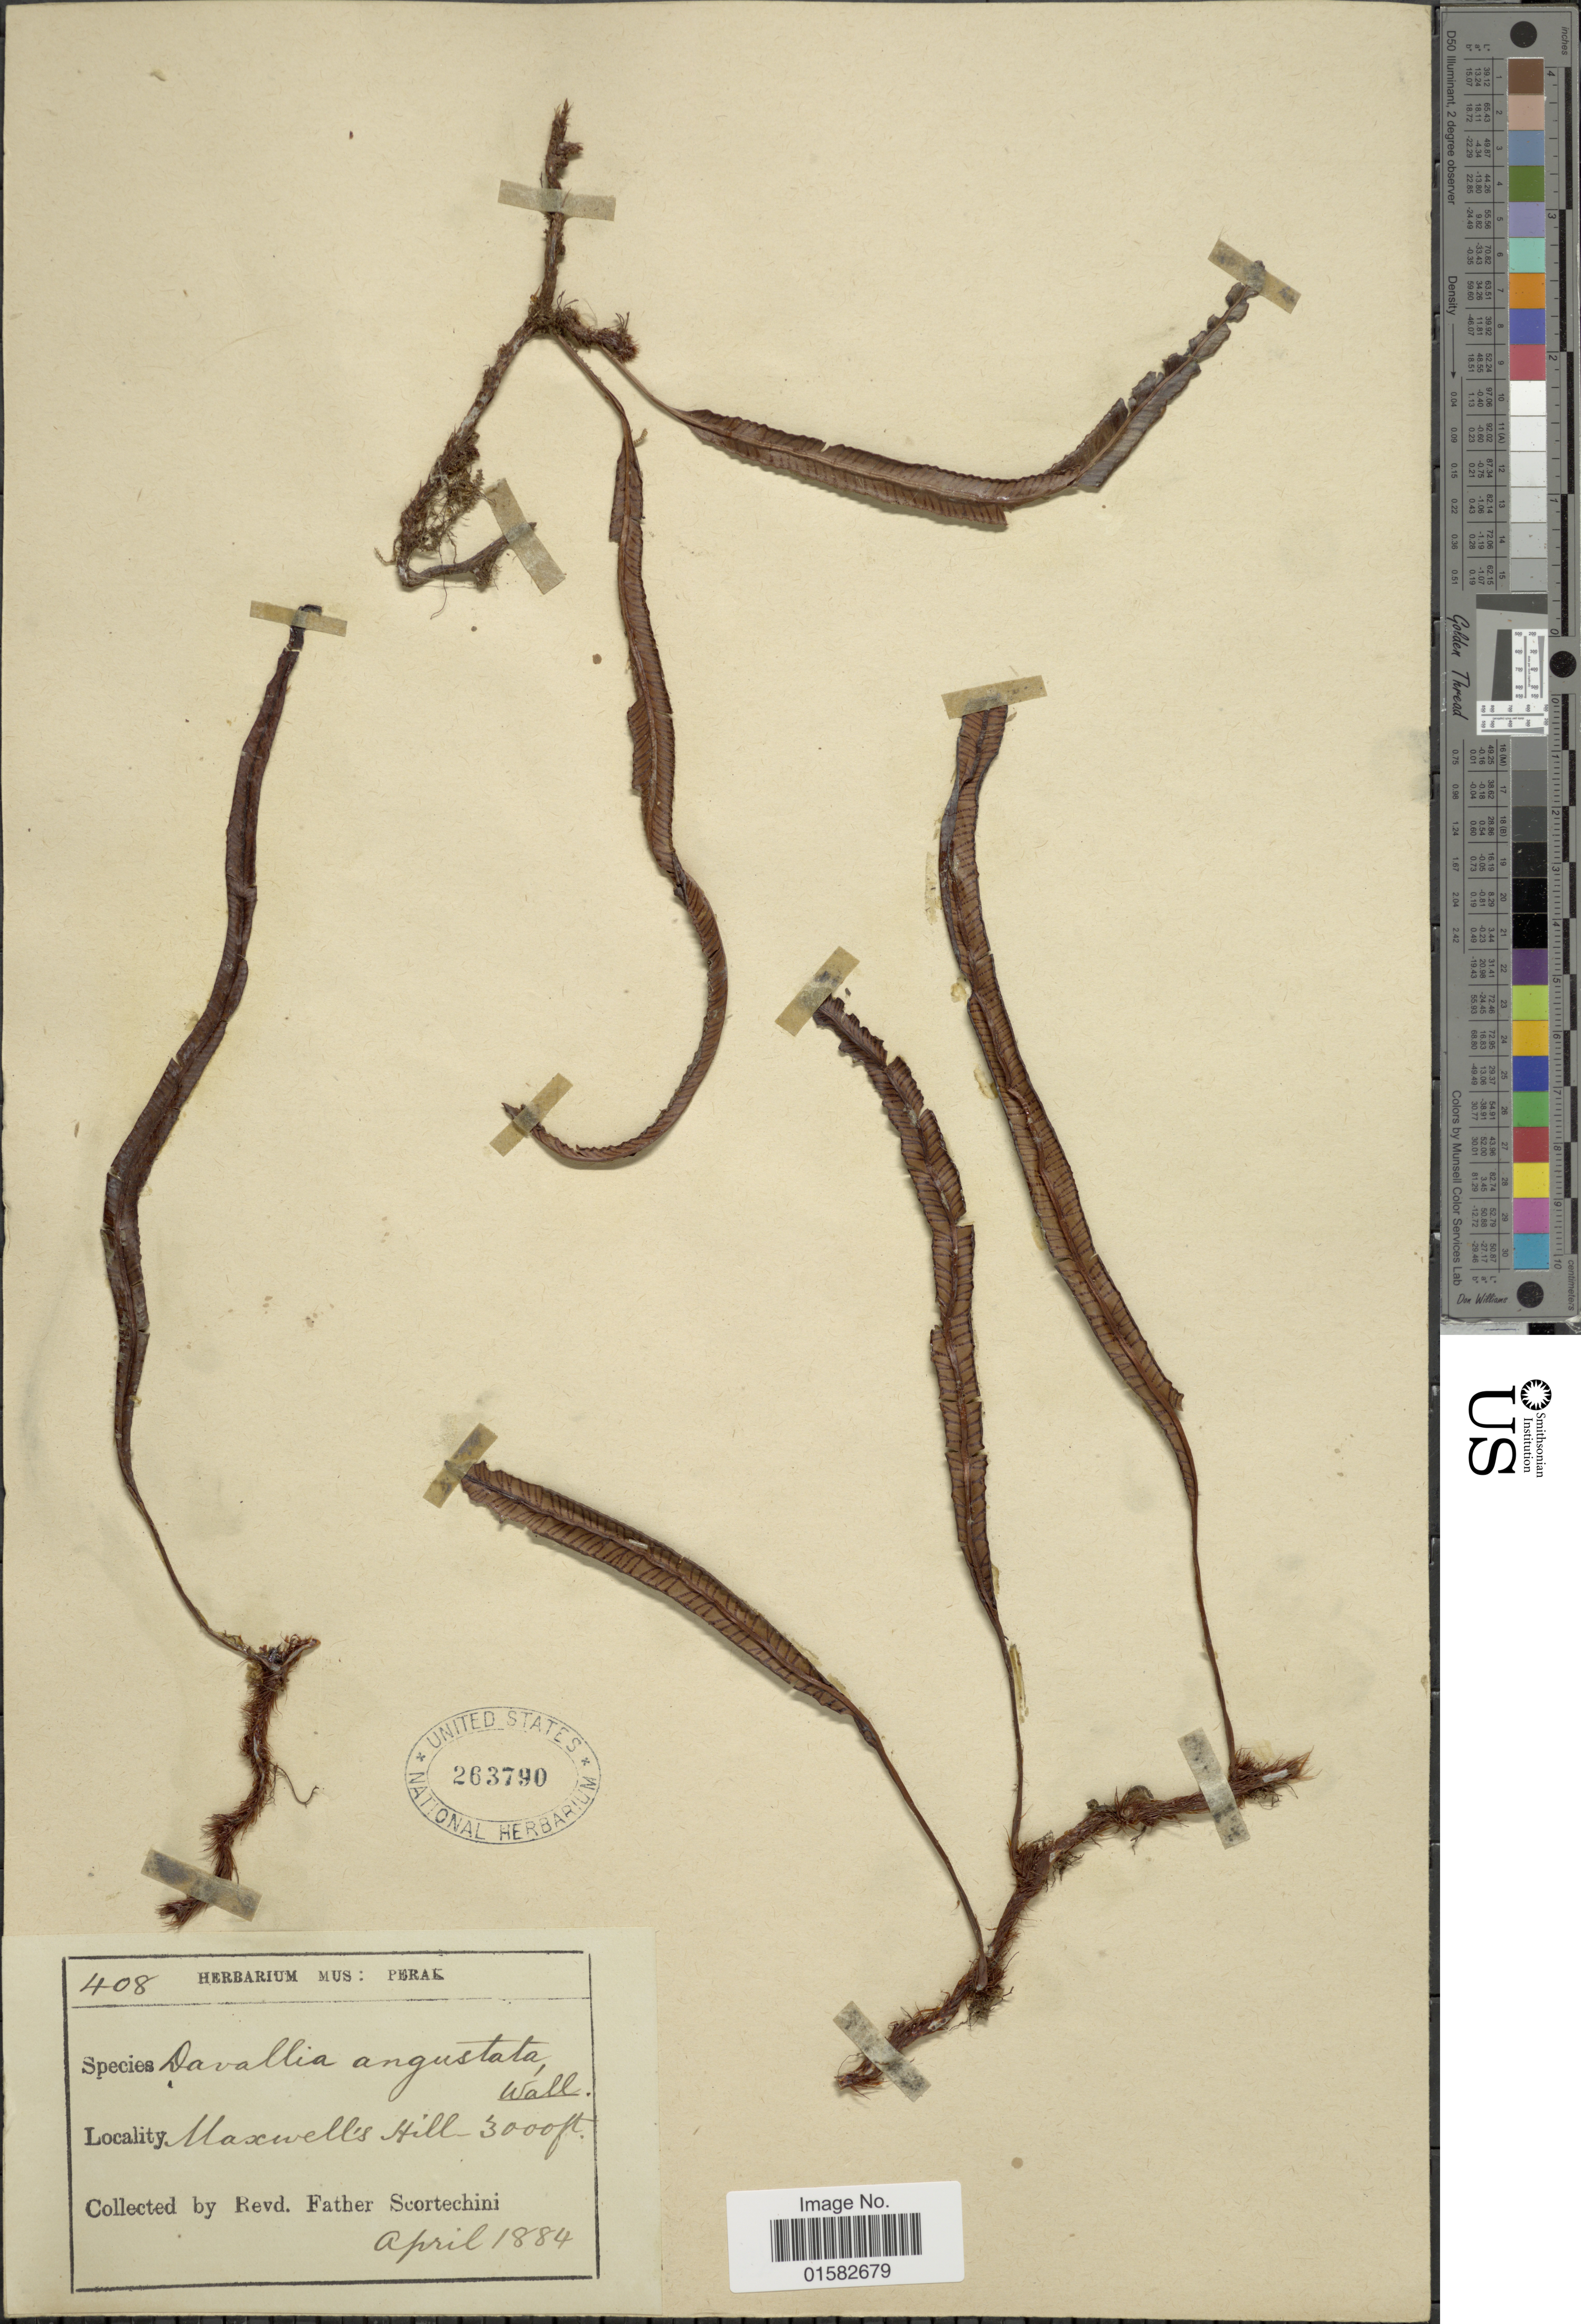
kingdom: Plantae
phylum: Tracheophyta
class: Polypodiopsida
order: Polypodiales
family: Davalliaceae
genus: Davallia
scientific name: Davallia angustata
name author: Wall.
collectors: Fr. Scortechini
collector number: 408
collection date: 1884-04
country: Malaysia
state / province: Perak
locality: Maxwells Hill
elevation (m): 914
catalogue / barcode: US 263790